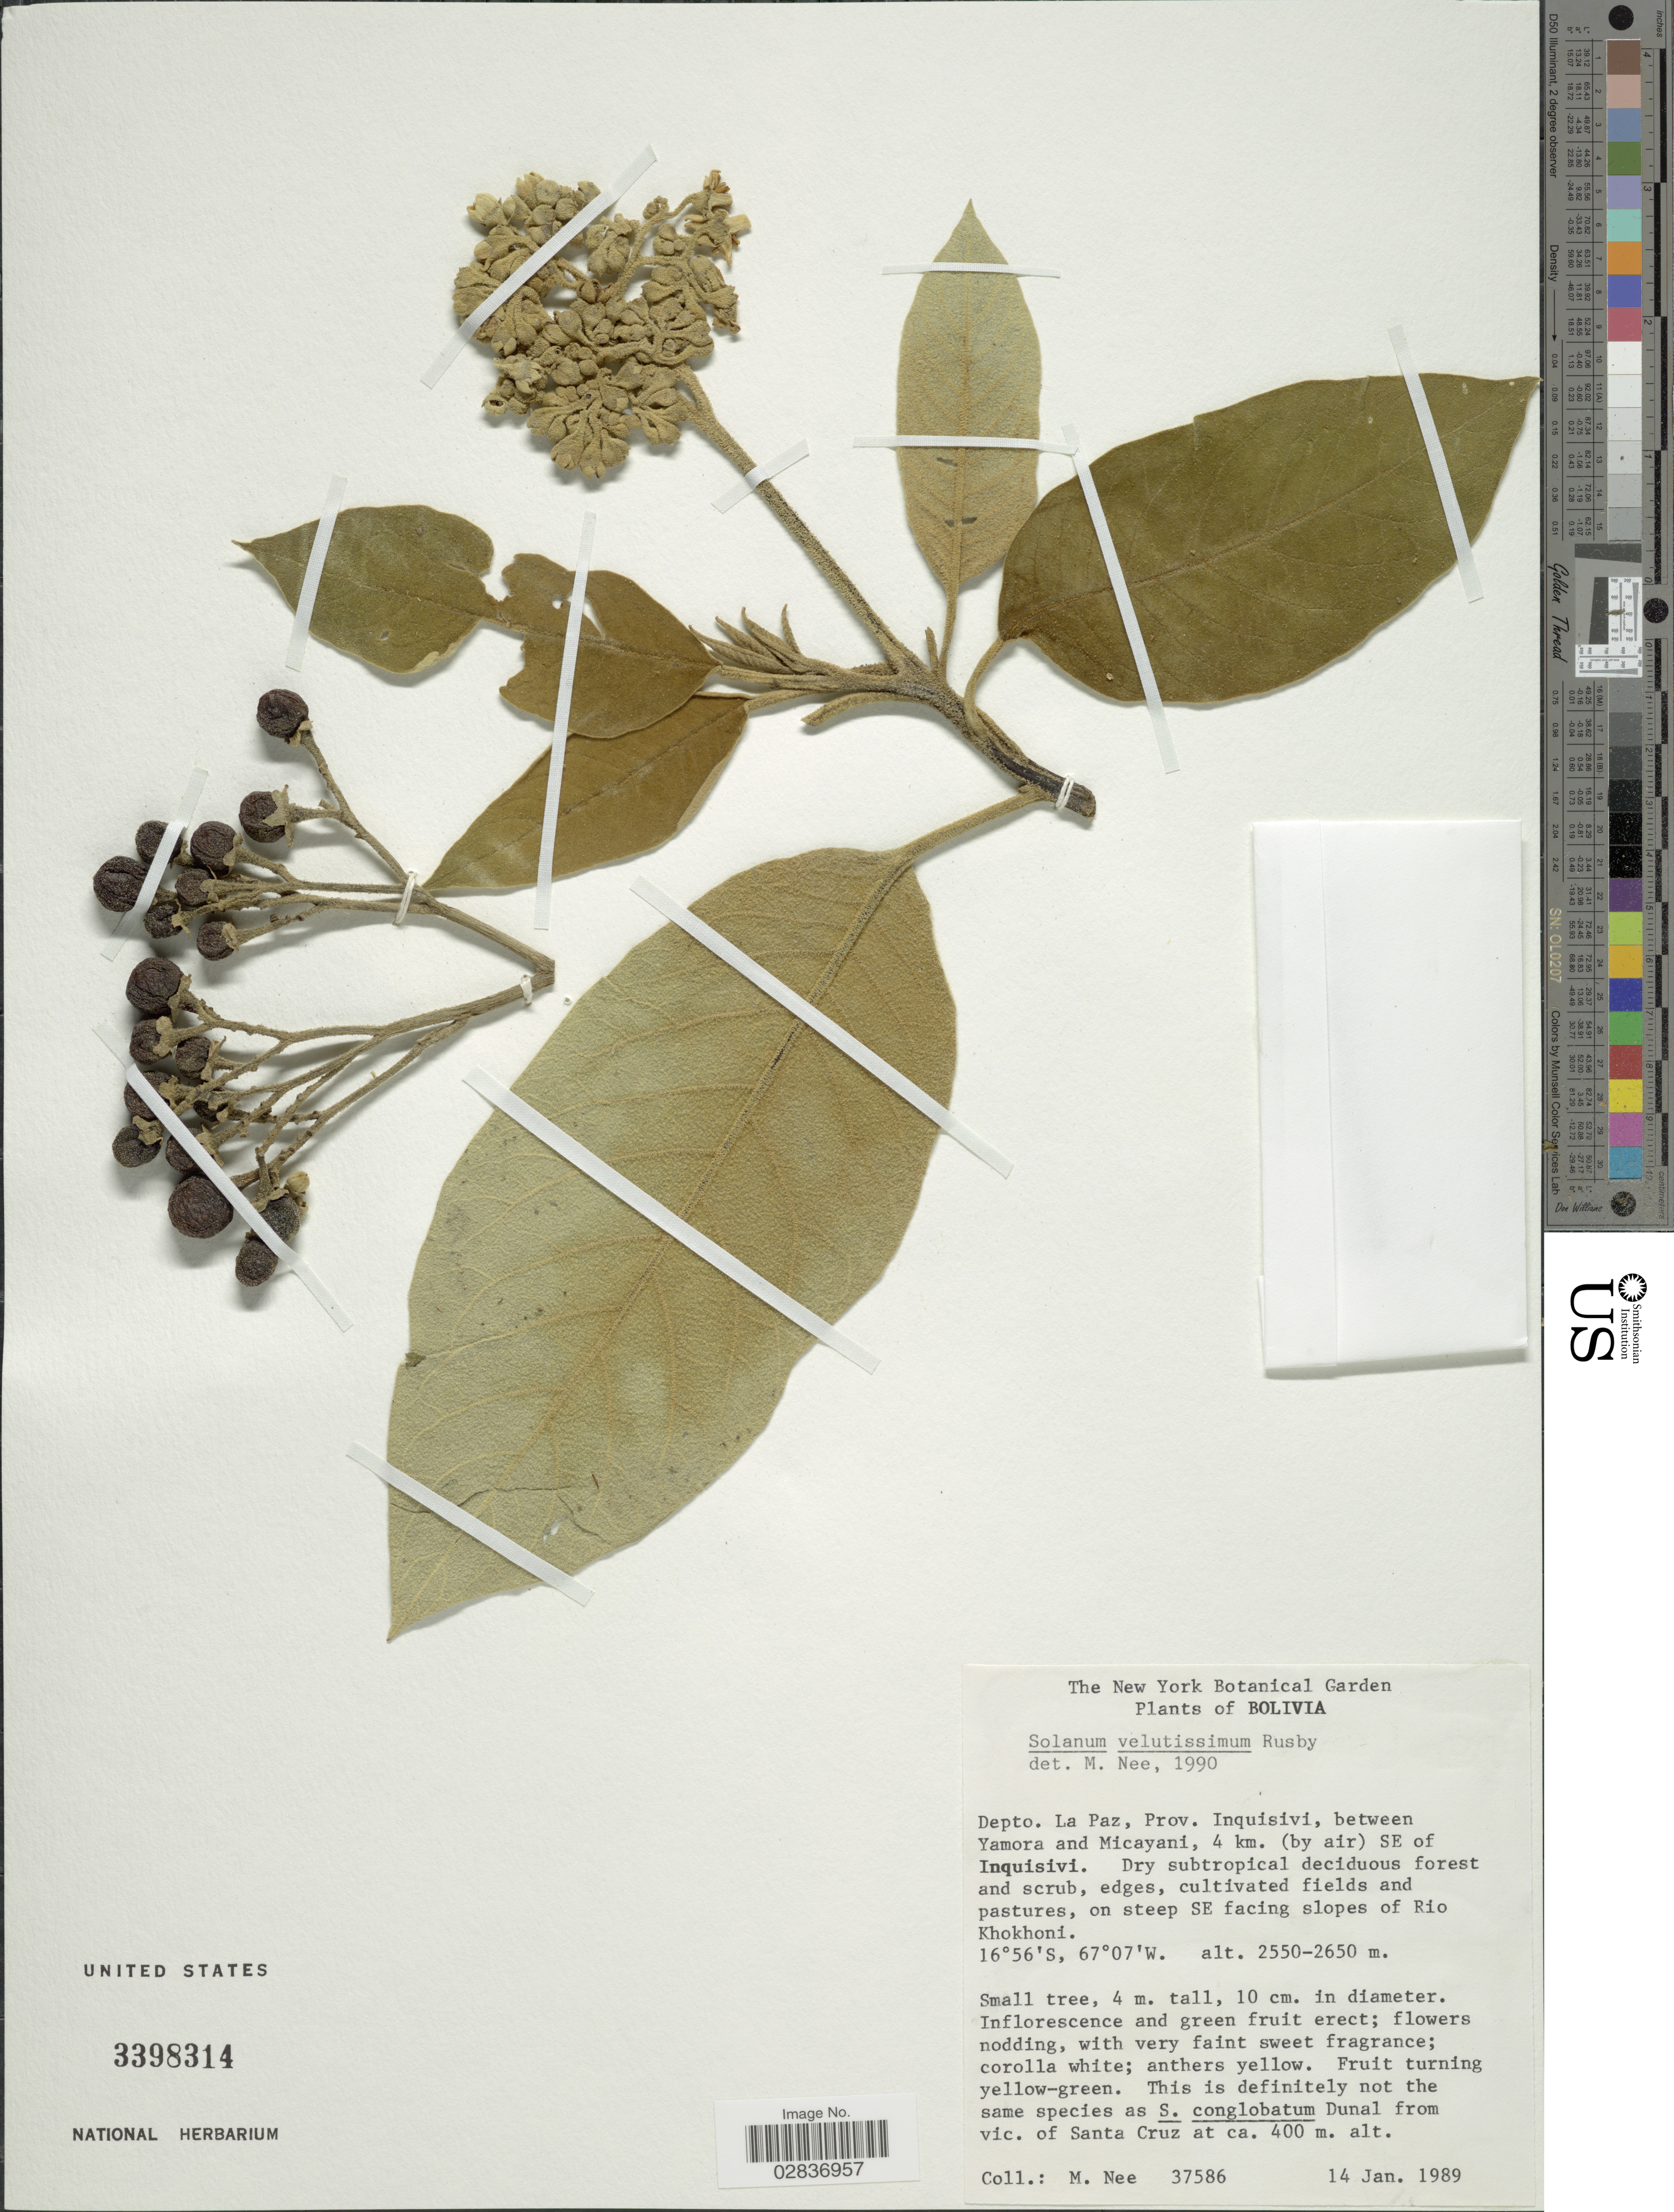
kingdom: Plantae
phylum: Tracheophyta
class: Magnoliopsida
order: Solanales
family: Solanaceae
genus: Solanum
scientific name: Solanum velutissimum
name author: Rusby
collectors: M. Nee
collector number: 37586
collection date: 1989-01-14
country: Bolivia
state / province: La Paz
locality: Depto. La Paz, Prov. Inquisivi, between Yamora and Micayani, 4 km. (by air) SE of Inquisivi.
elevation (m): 2550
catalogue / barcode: US 3398314